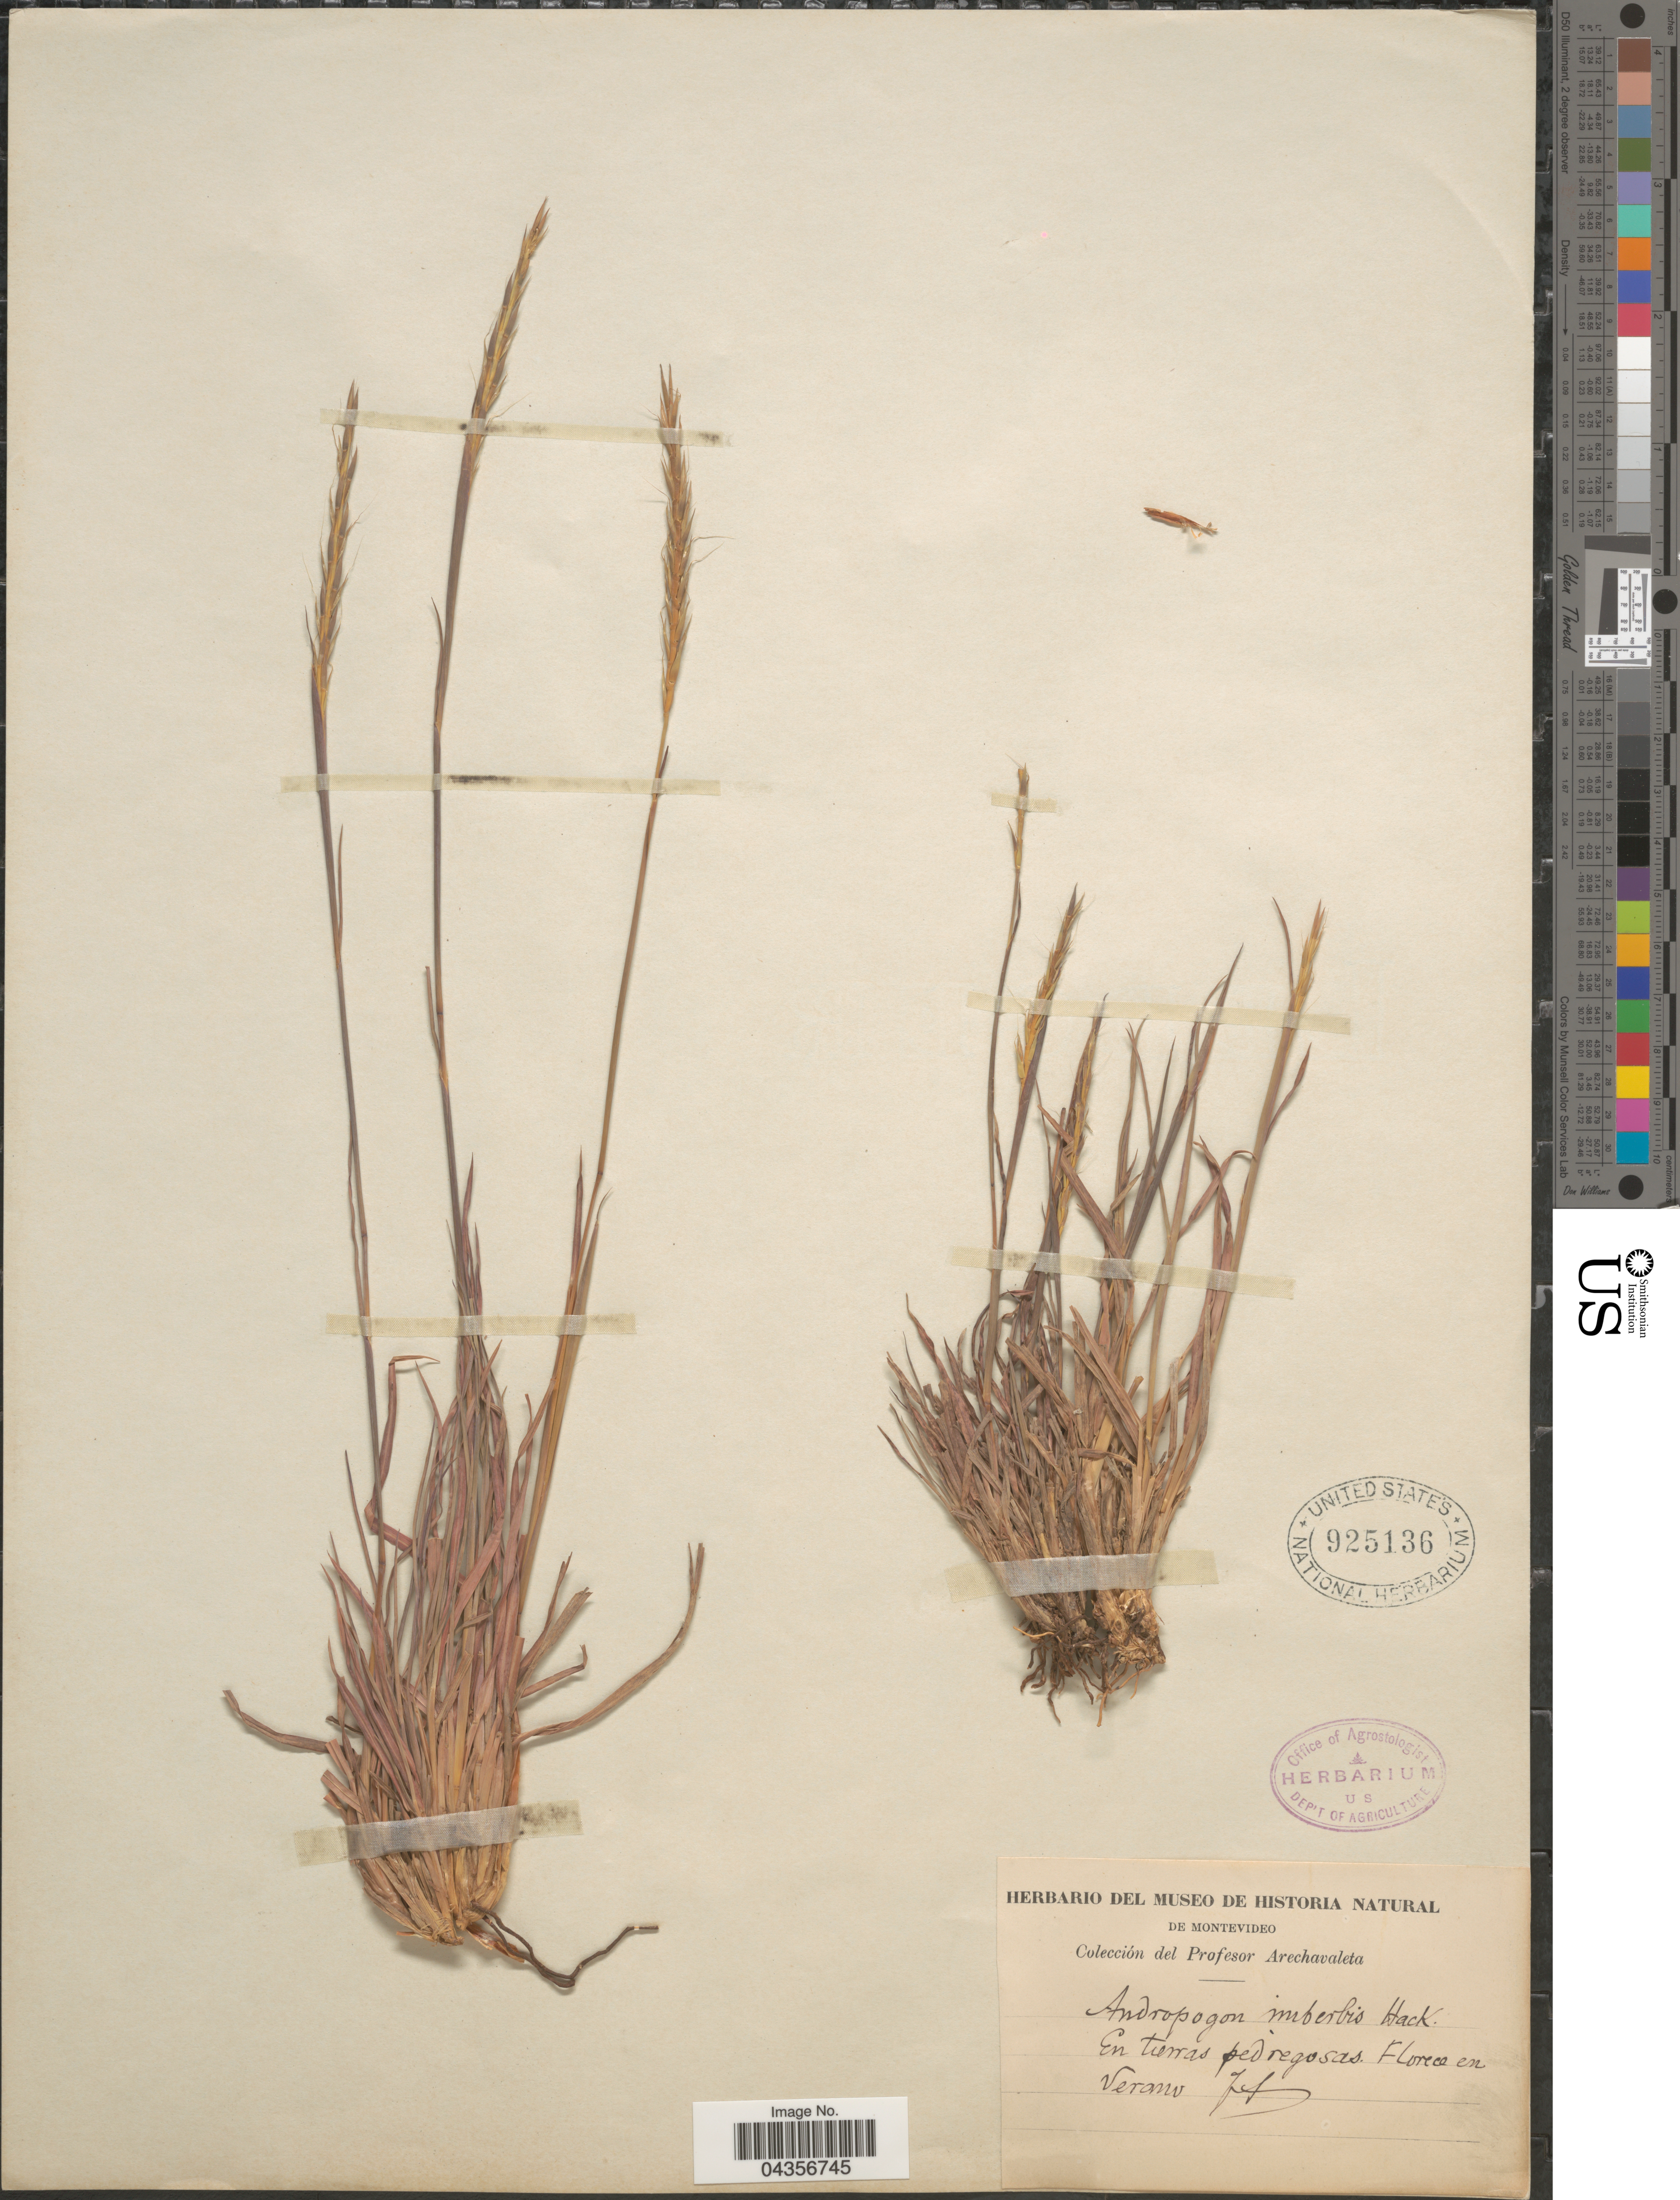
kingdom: Plantae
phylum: Tracheophyta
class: Liliopsida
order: Poales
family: Poaceae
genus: Schizachyrium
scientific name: Schizachyrium salzmanii var. aristatum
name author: (Hack.) Peichoto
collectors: Arechavaleta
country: Uruguay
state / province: Montevideo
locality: En tierras pedregosas. Florece en verano.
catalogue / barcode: US 925136